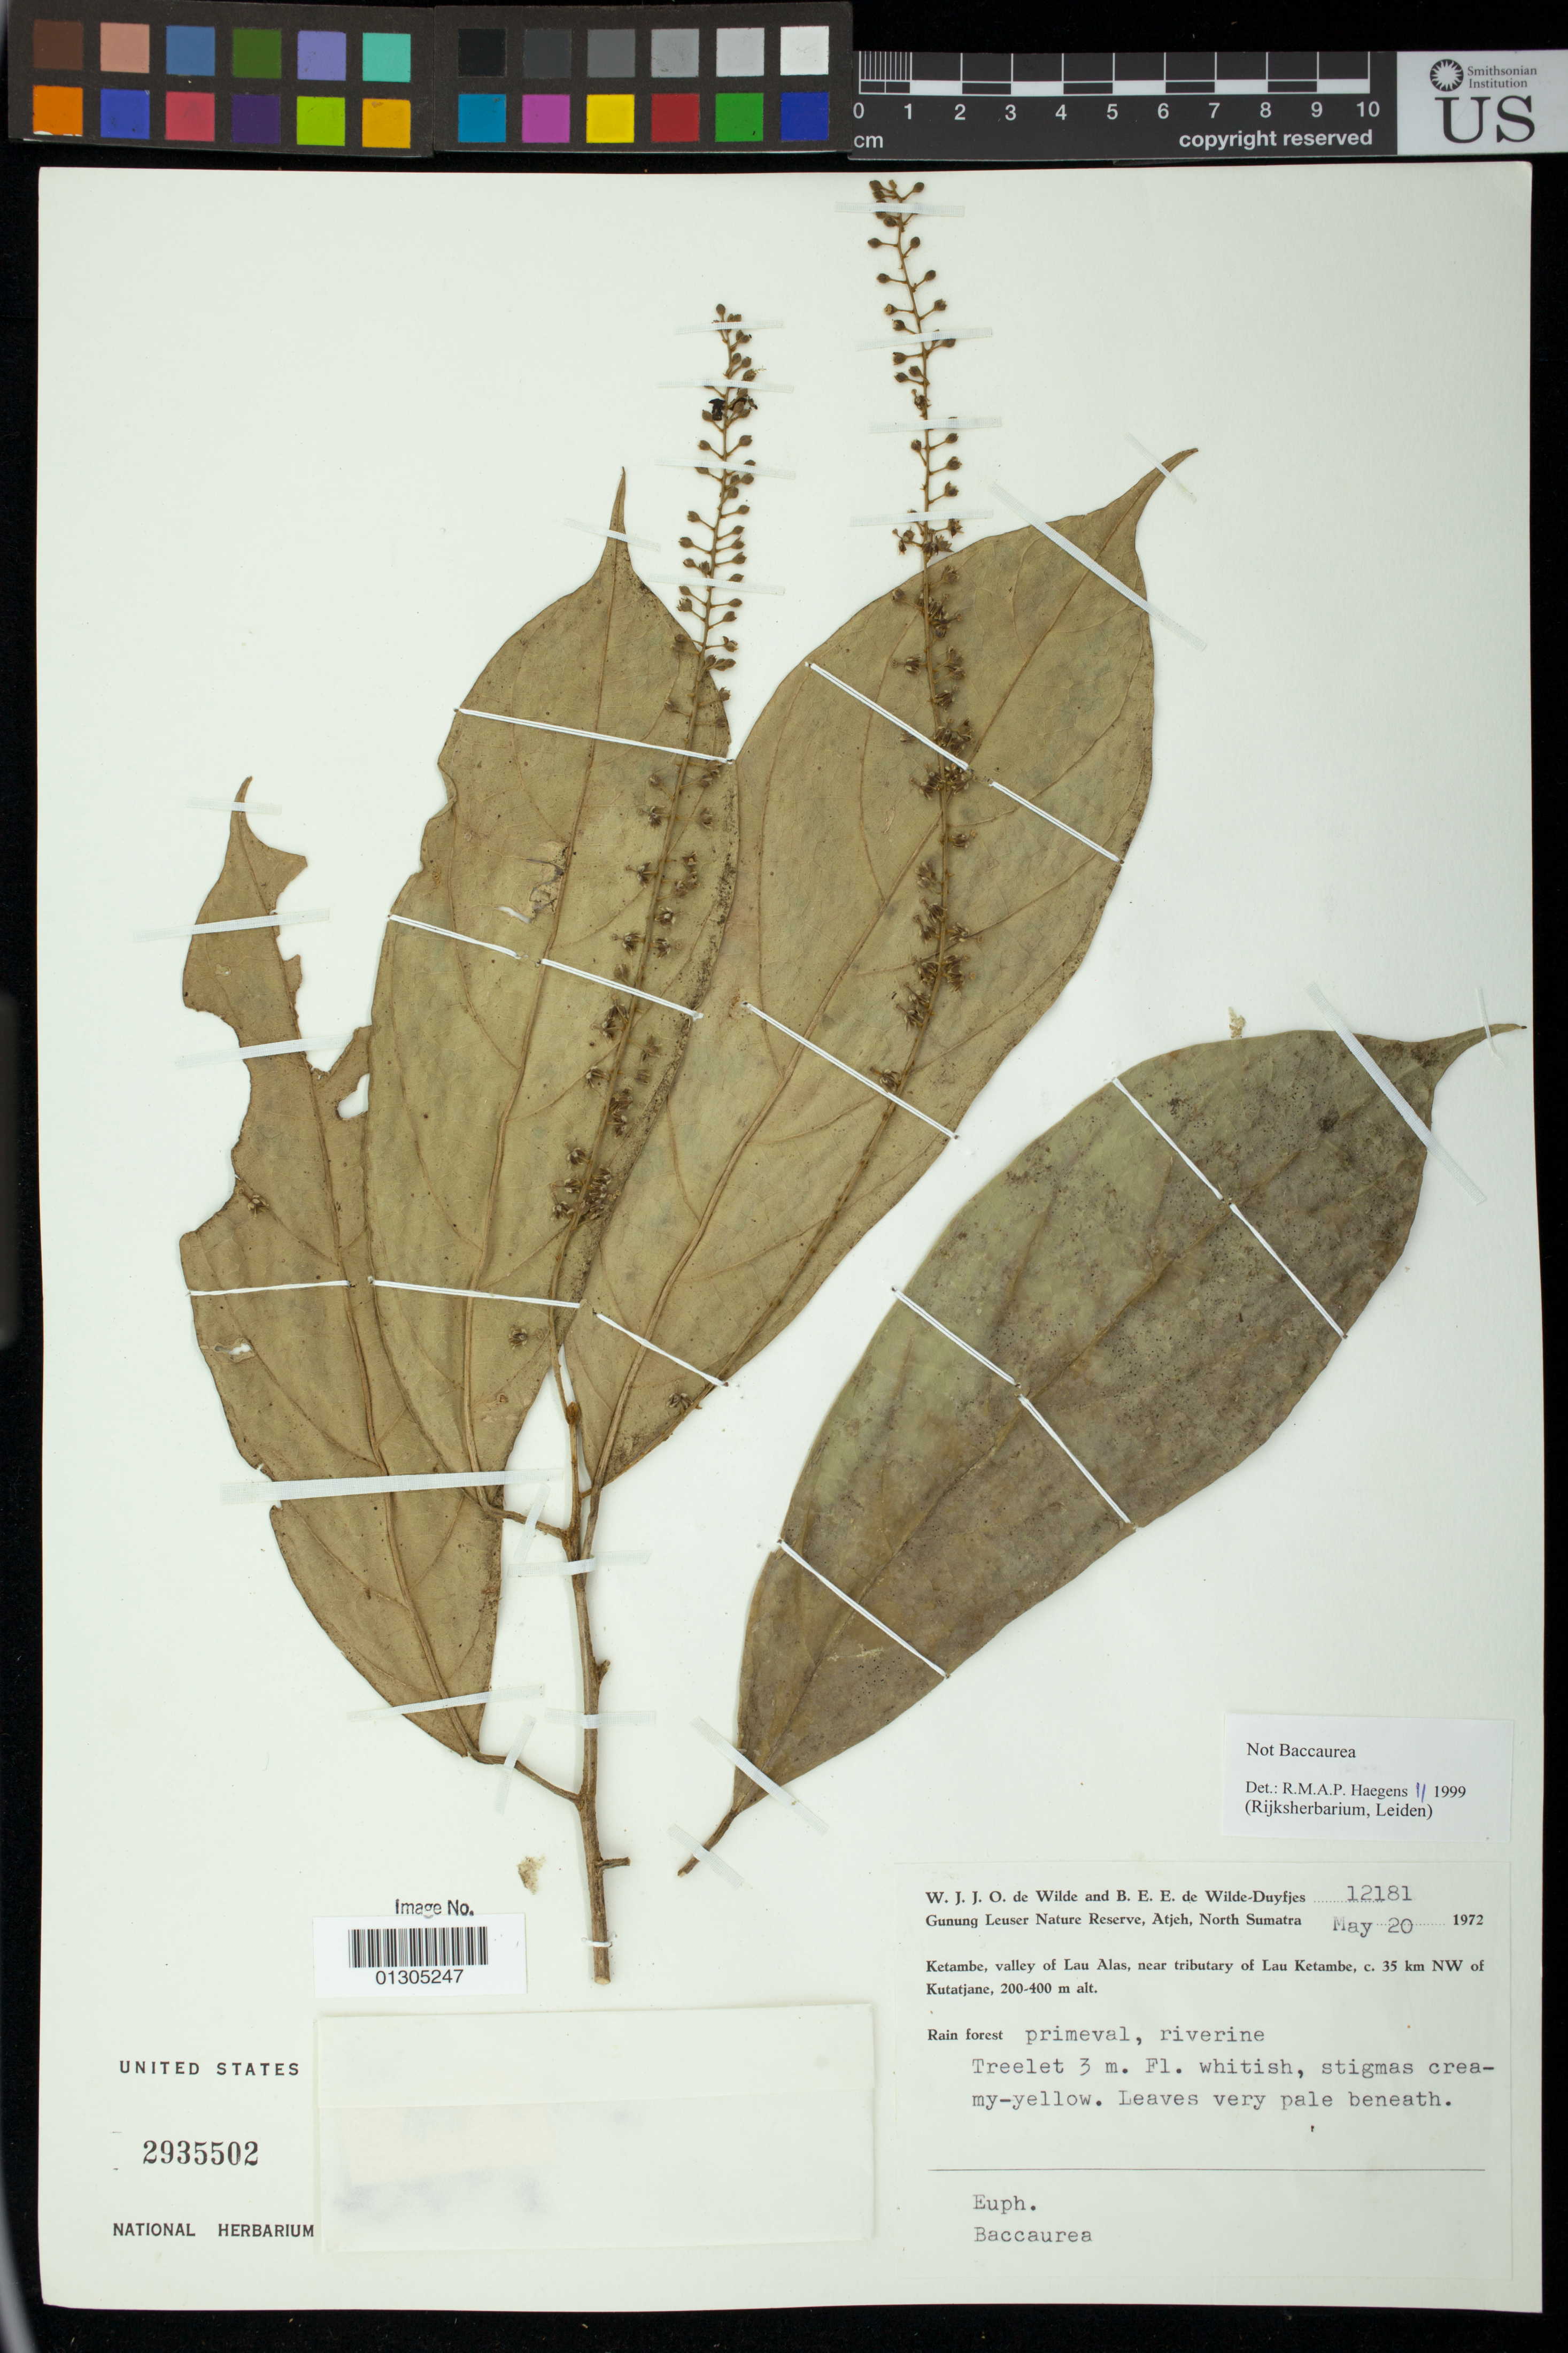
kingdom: Plantae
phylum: Tracheophyta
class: Magnoliopsida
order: Malpighiales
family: Euphorbiaceae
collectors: W. J. de Wilde & B. E. de Wilde-Duyfjes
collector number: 12181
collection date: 1972-05-20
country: Indonesia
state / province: Sumatra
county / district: Aceh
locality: Ketambe, valley of Lau Alas, near tributary of Lau Ketambe, c. 35 km NW of Kutatjane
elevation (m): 200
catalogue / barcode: US 2935502